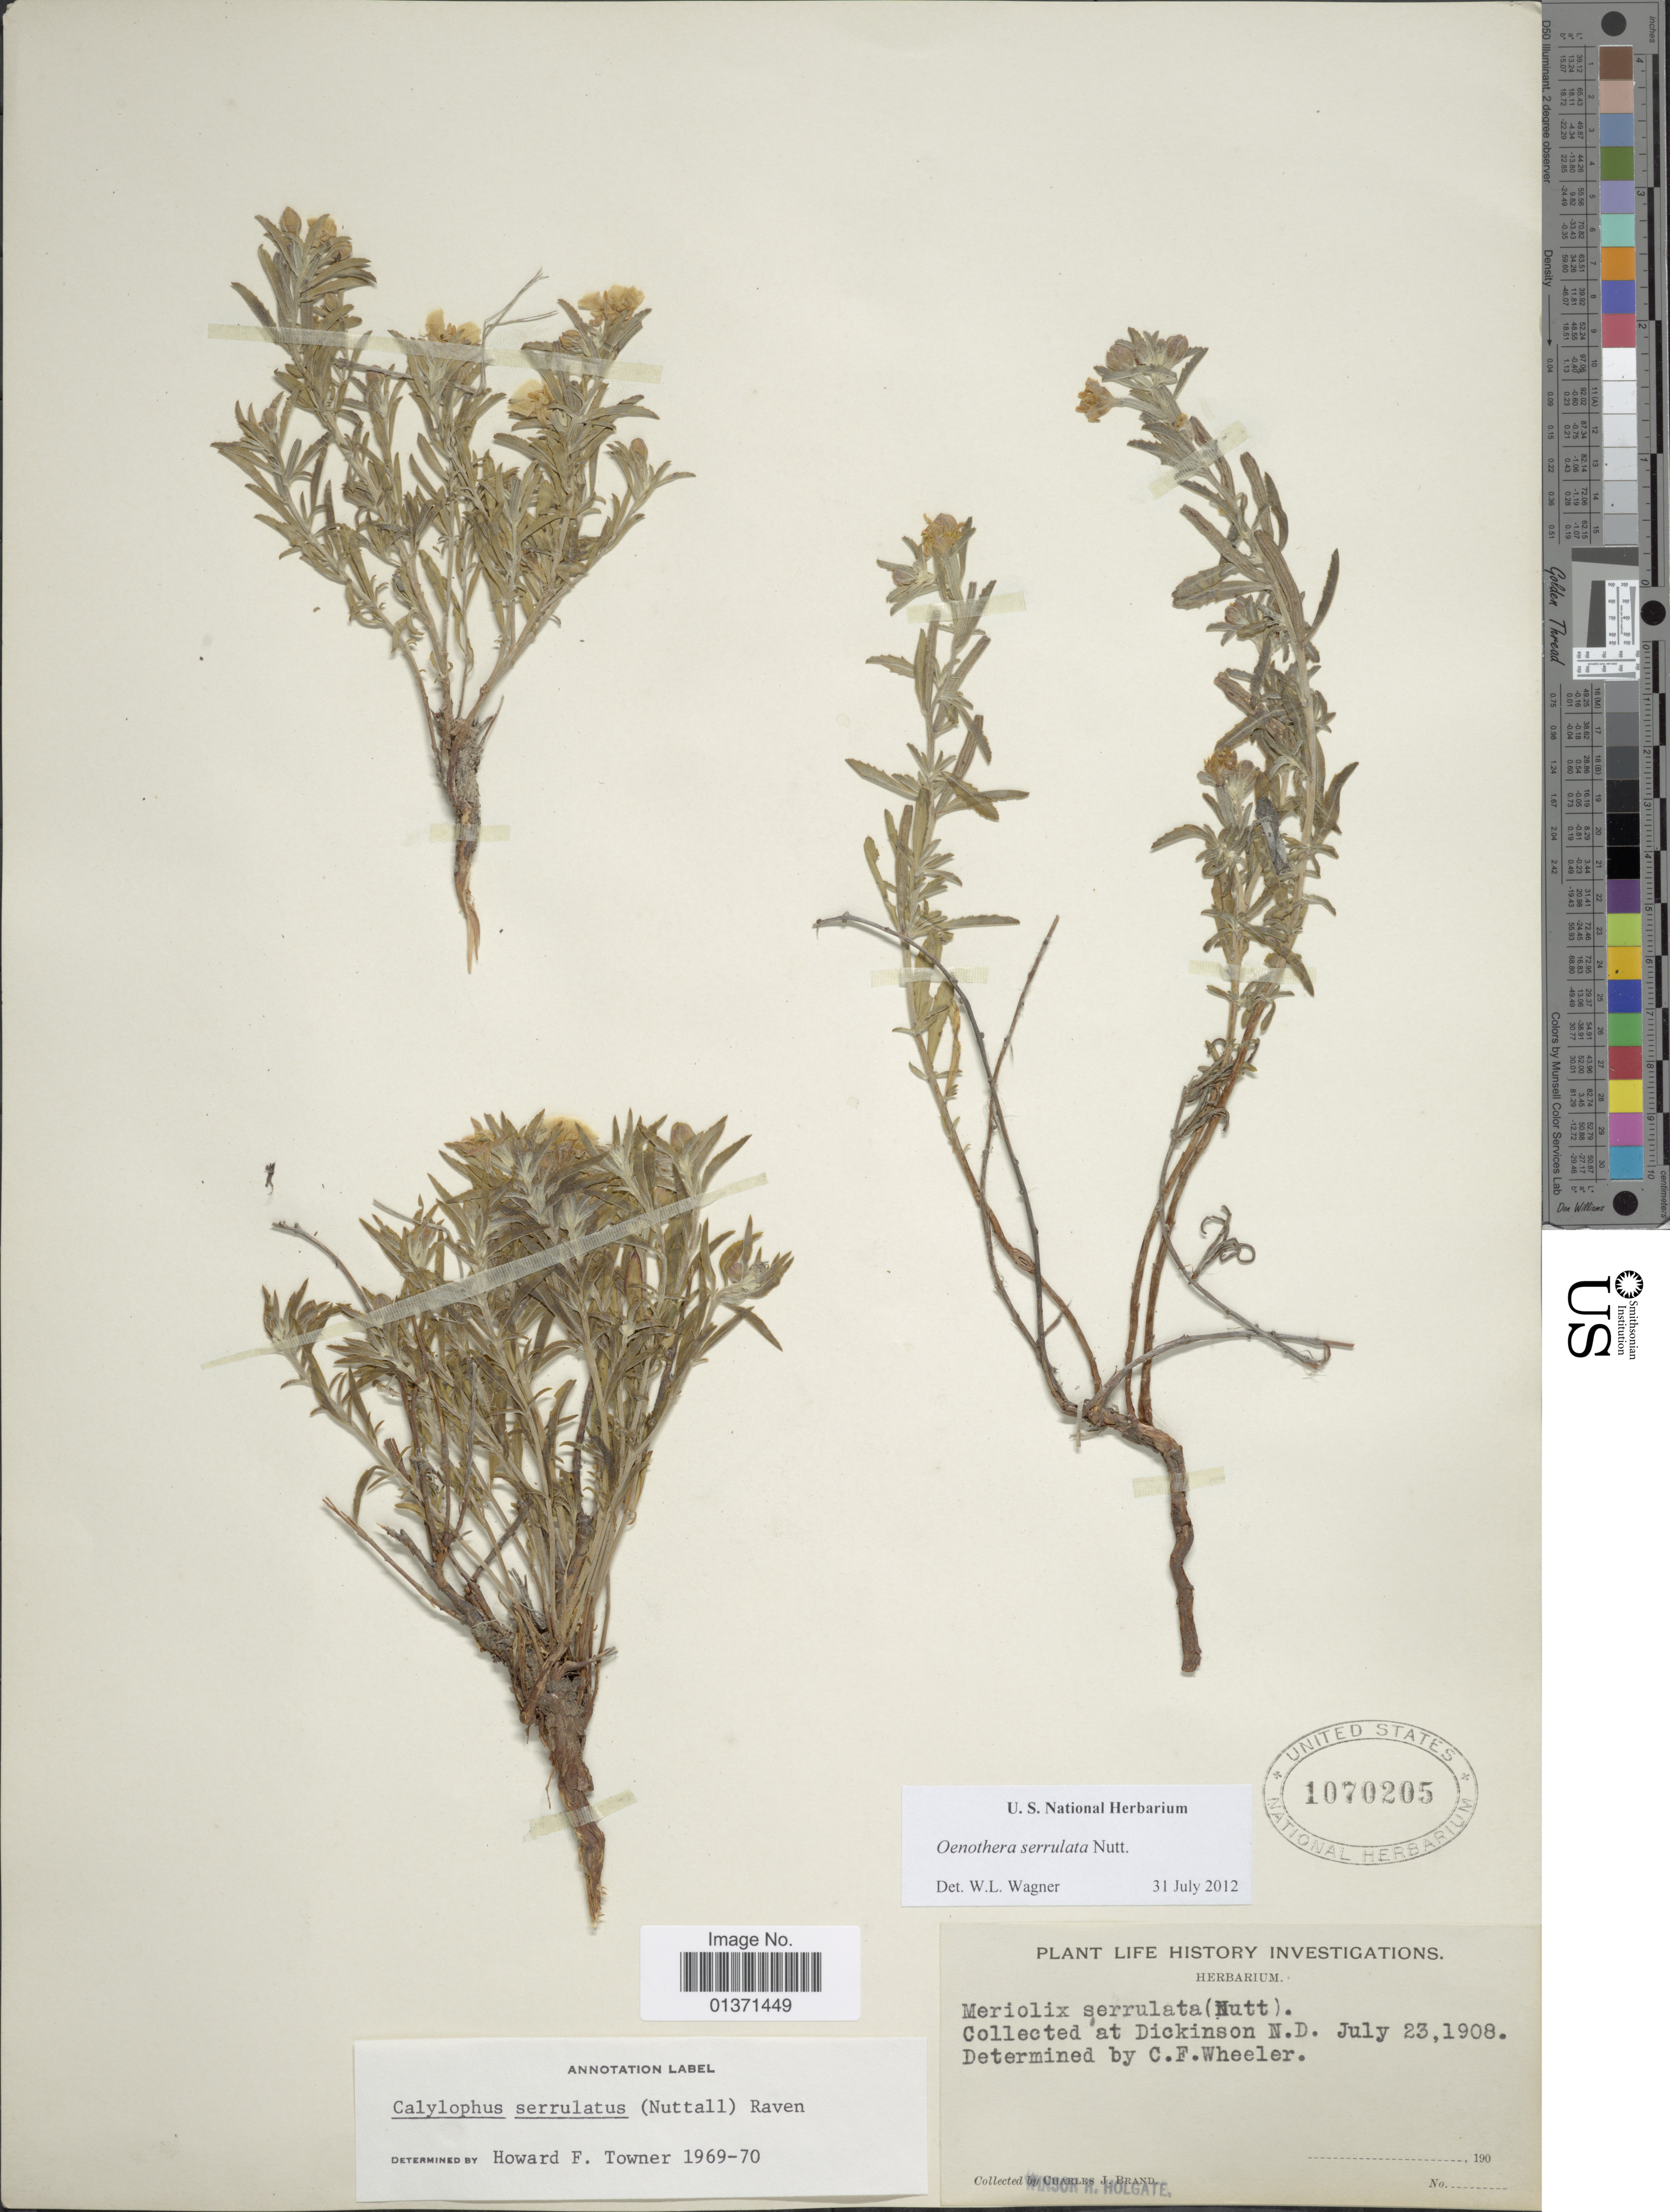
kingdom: Plantae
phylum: Tracheophyta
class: Magnoliopsida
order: Myrtales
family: Onagraceae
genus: Oenothera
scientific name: Oenothera serrulata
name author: Nutt.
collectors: C. J. Brand & W. Holgate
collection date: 1908-07-23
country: United States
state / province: North Dakota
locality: Life History Investigations, at Dickinson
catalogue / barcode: US 1070205